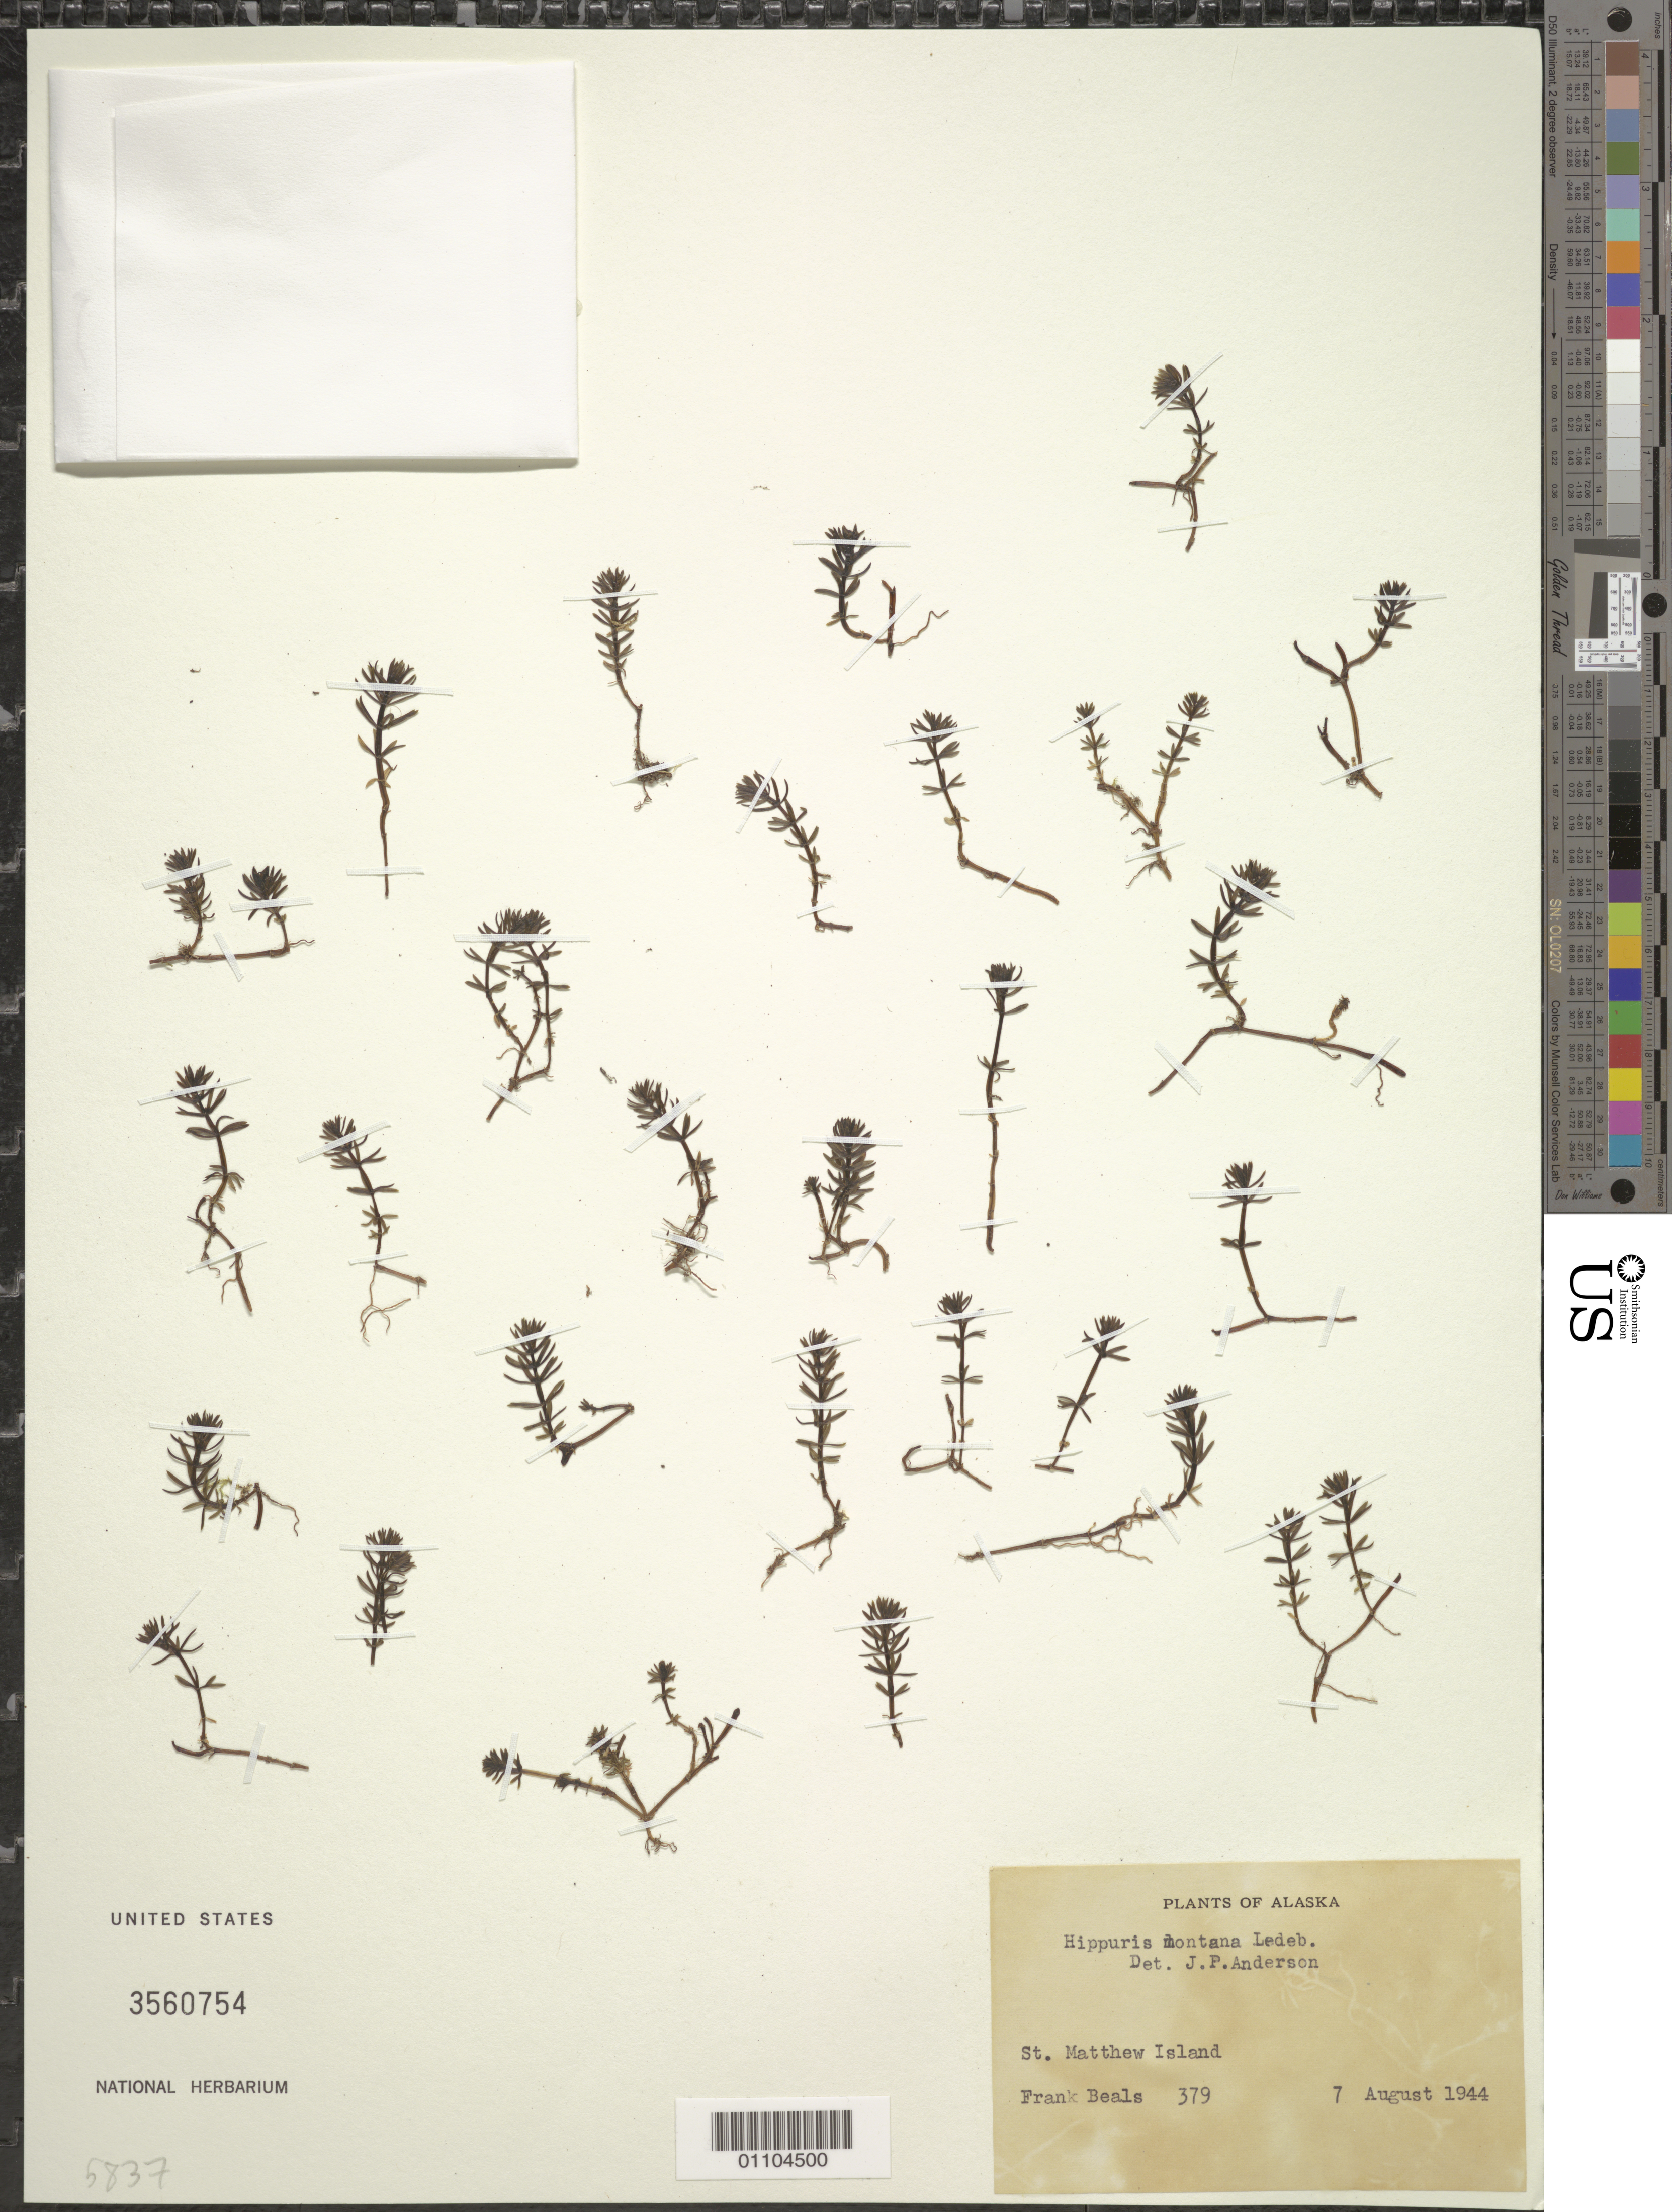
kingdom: Plantae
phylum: Tracheophyta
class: Magnoliopsida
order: Lamiales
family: Plantaginaceae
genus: Hippuris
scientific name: Hippuris montana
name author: Ledeb. ex Rchb.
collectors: F. Beals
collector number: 379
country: United States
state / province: Alaska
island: St. Matthew I.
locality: Bering Sea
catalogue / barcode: US 3560754